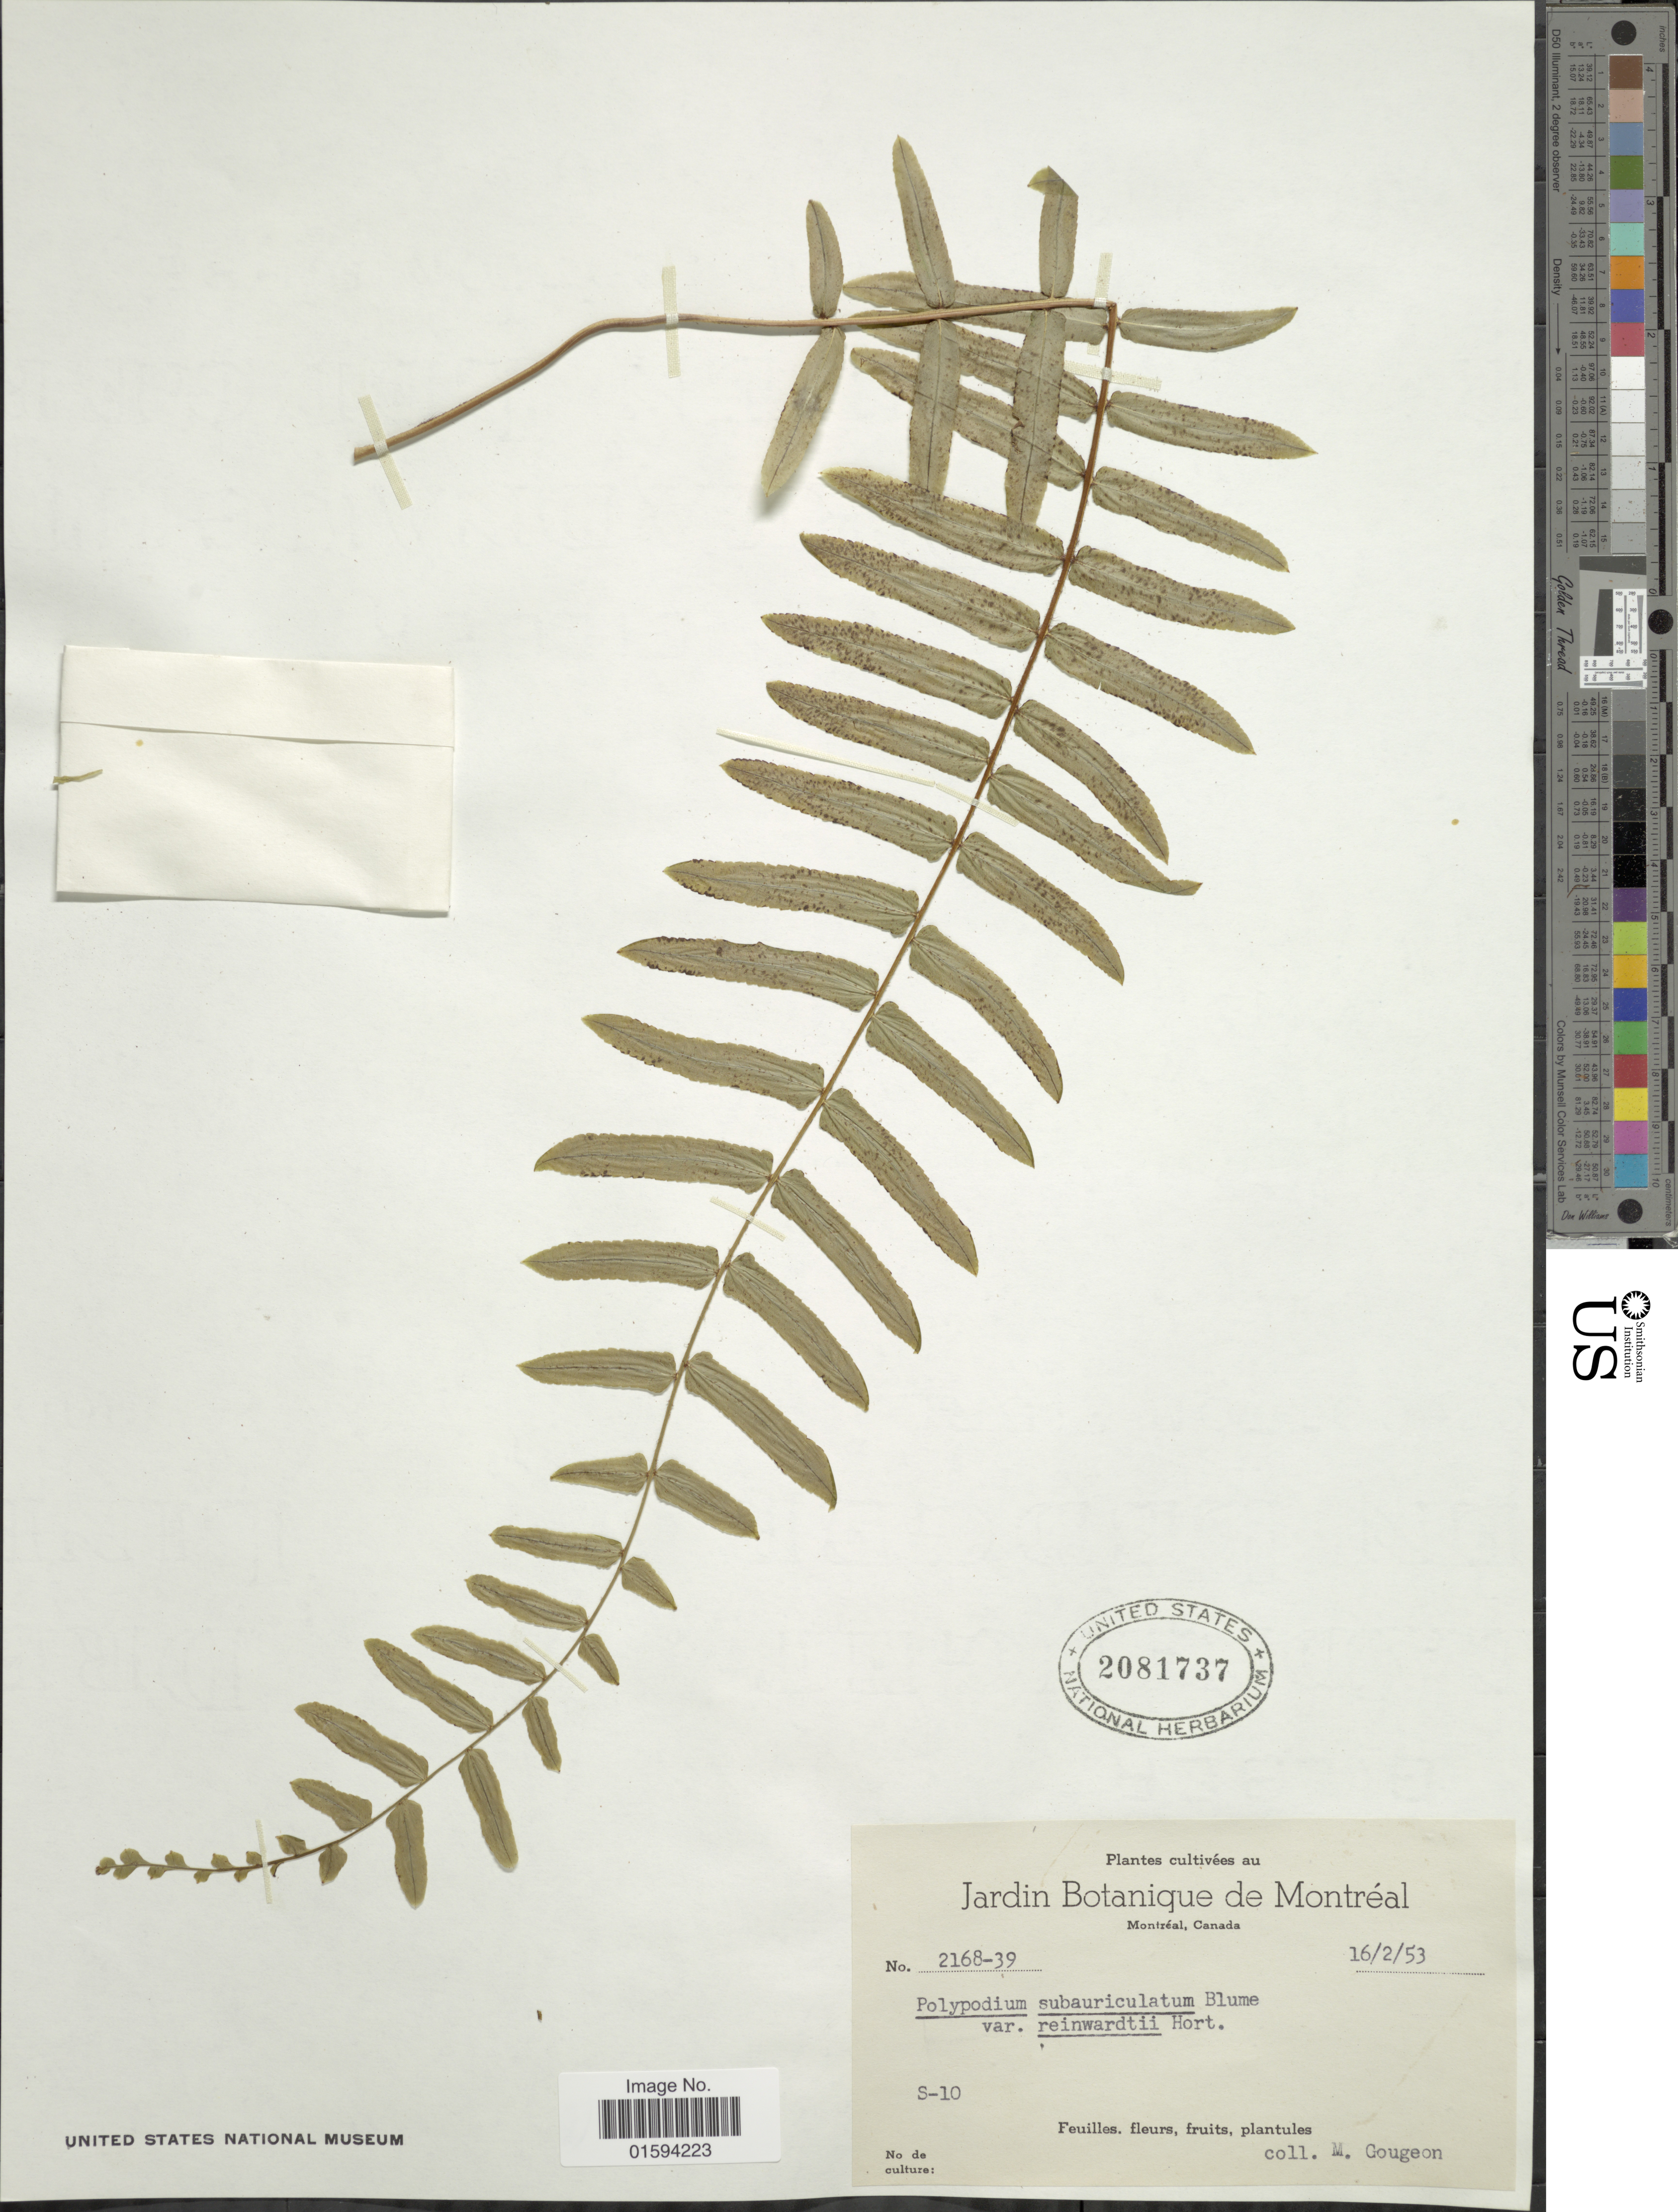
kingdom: Plantae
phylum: Tracheophyta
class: Polypodiopsida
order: Polypodiales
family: Polypodiaceae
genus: Polypodium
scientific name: Polypodium subauriculatum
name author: Blume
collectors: M. Gougeon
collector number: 2168-39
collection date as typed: Transcribed d/m/y: 16/2/53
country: Canada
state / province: Quebec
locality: Jardin Botanique de Montréal, Montreál, Canada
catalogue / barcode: US 2081737